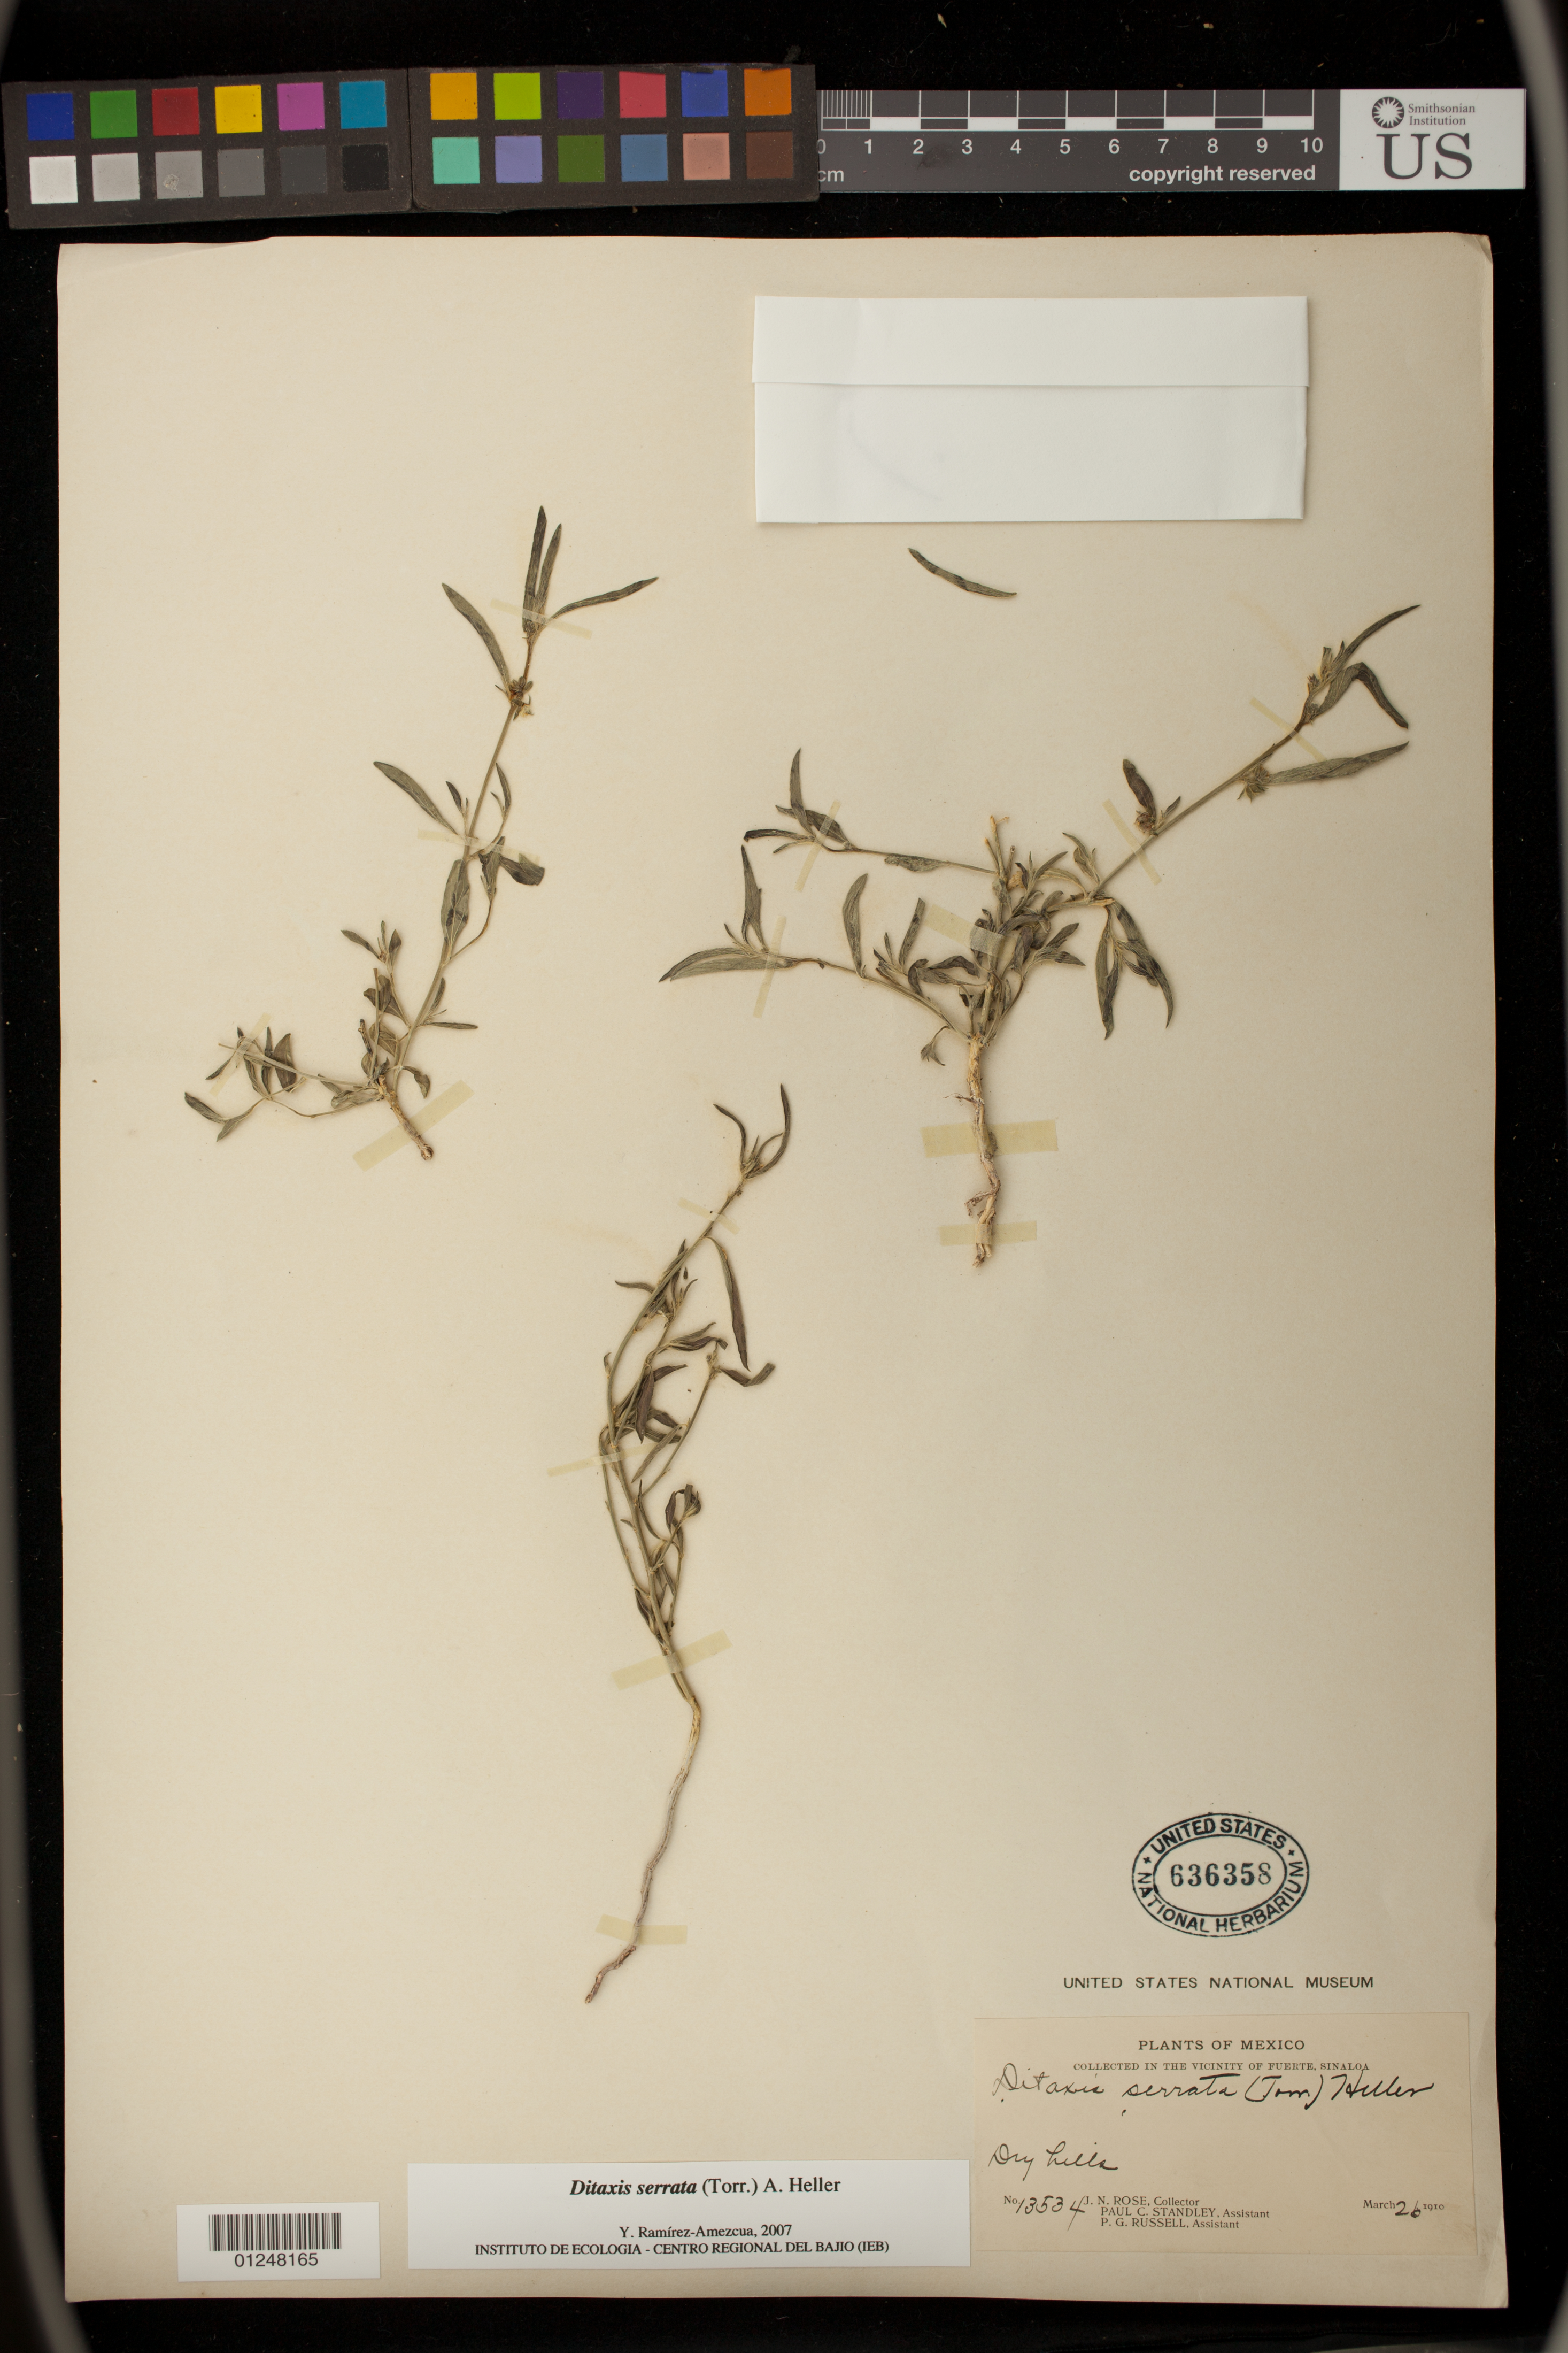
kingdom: Plantae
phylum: Tracheophyta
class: Magnoliopsida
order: Malpighiales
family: Euphorbiaceae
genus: Argythamnia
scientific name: Argythamnia serrata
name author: (Torr.) Müll. Arg.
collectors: J. N. Rose, P. C. Standley & P. G. Russell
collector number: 13534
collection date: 1910-03-26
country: Mexico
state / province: Sinaloa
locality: Collected in the vicinity of Fuerte Sinaloa.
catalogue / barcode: US 636358